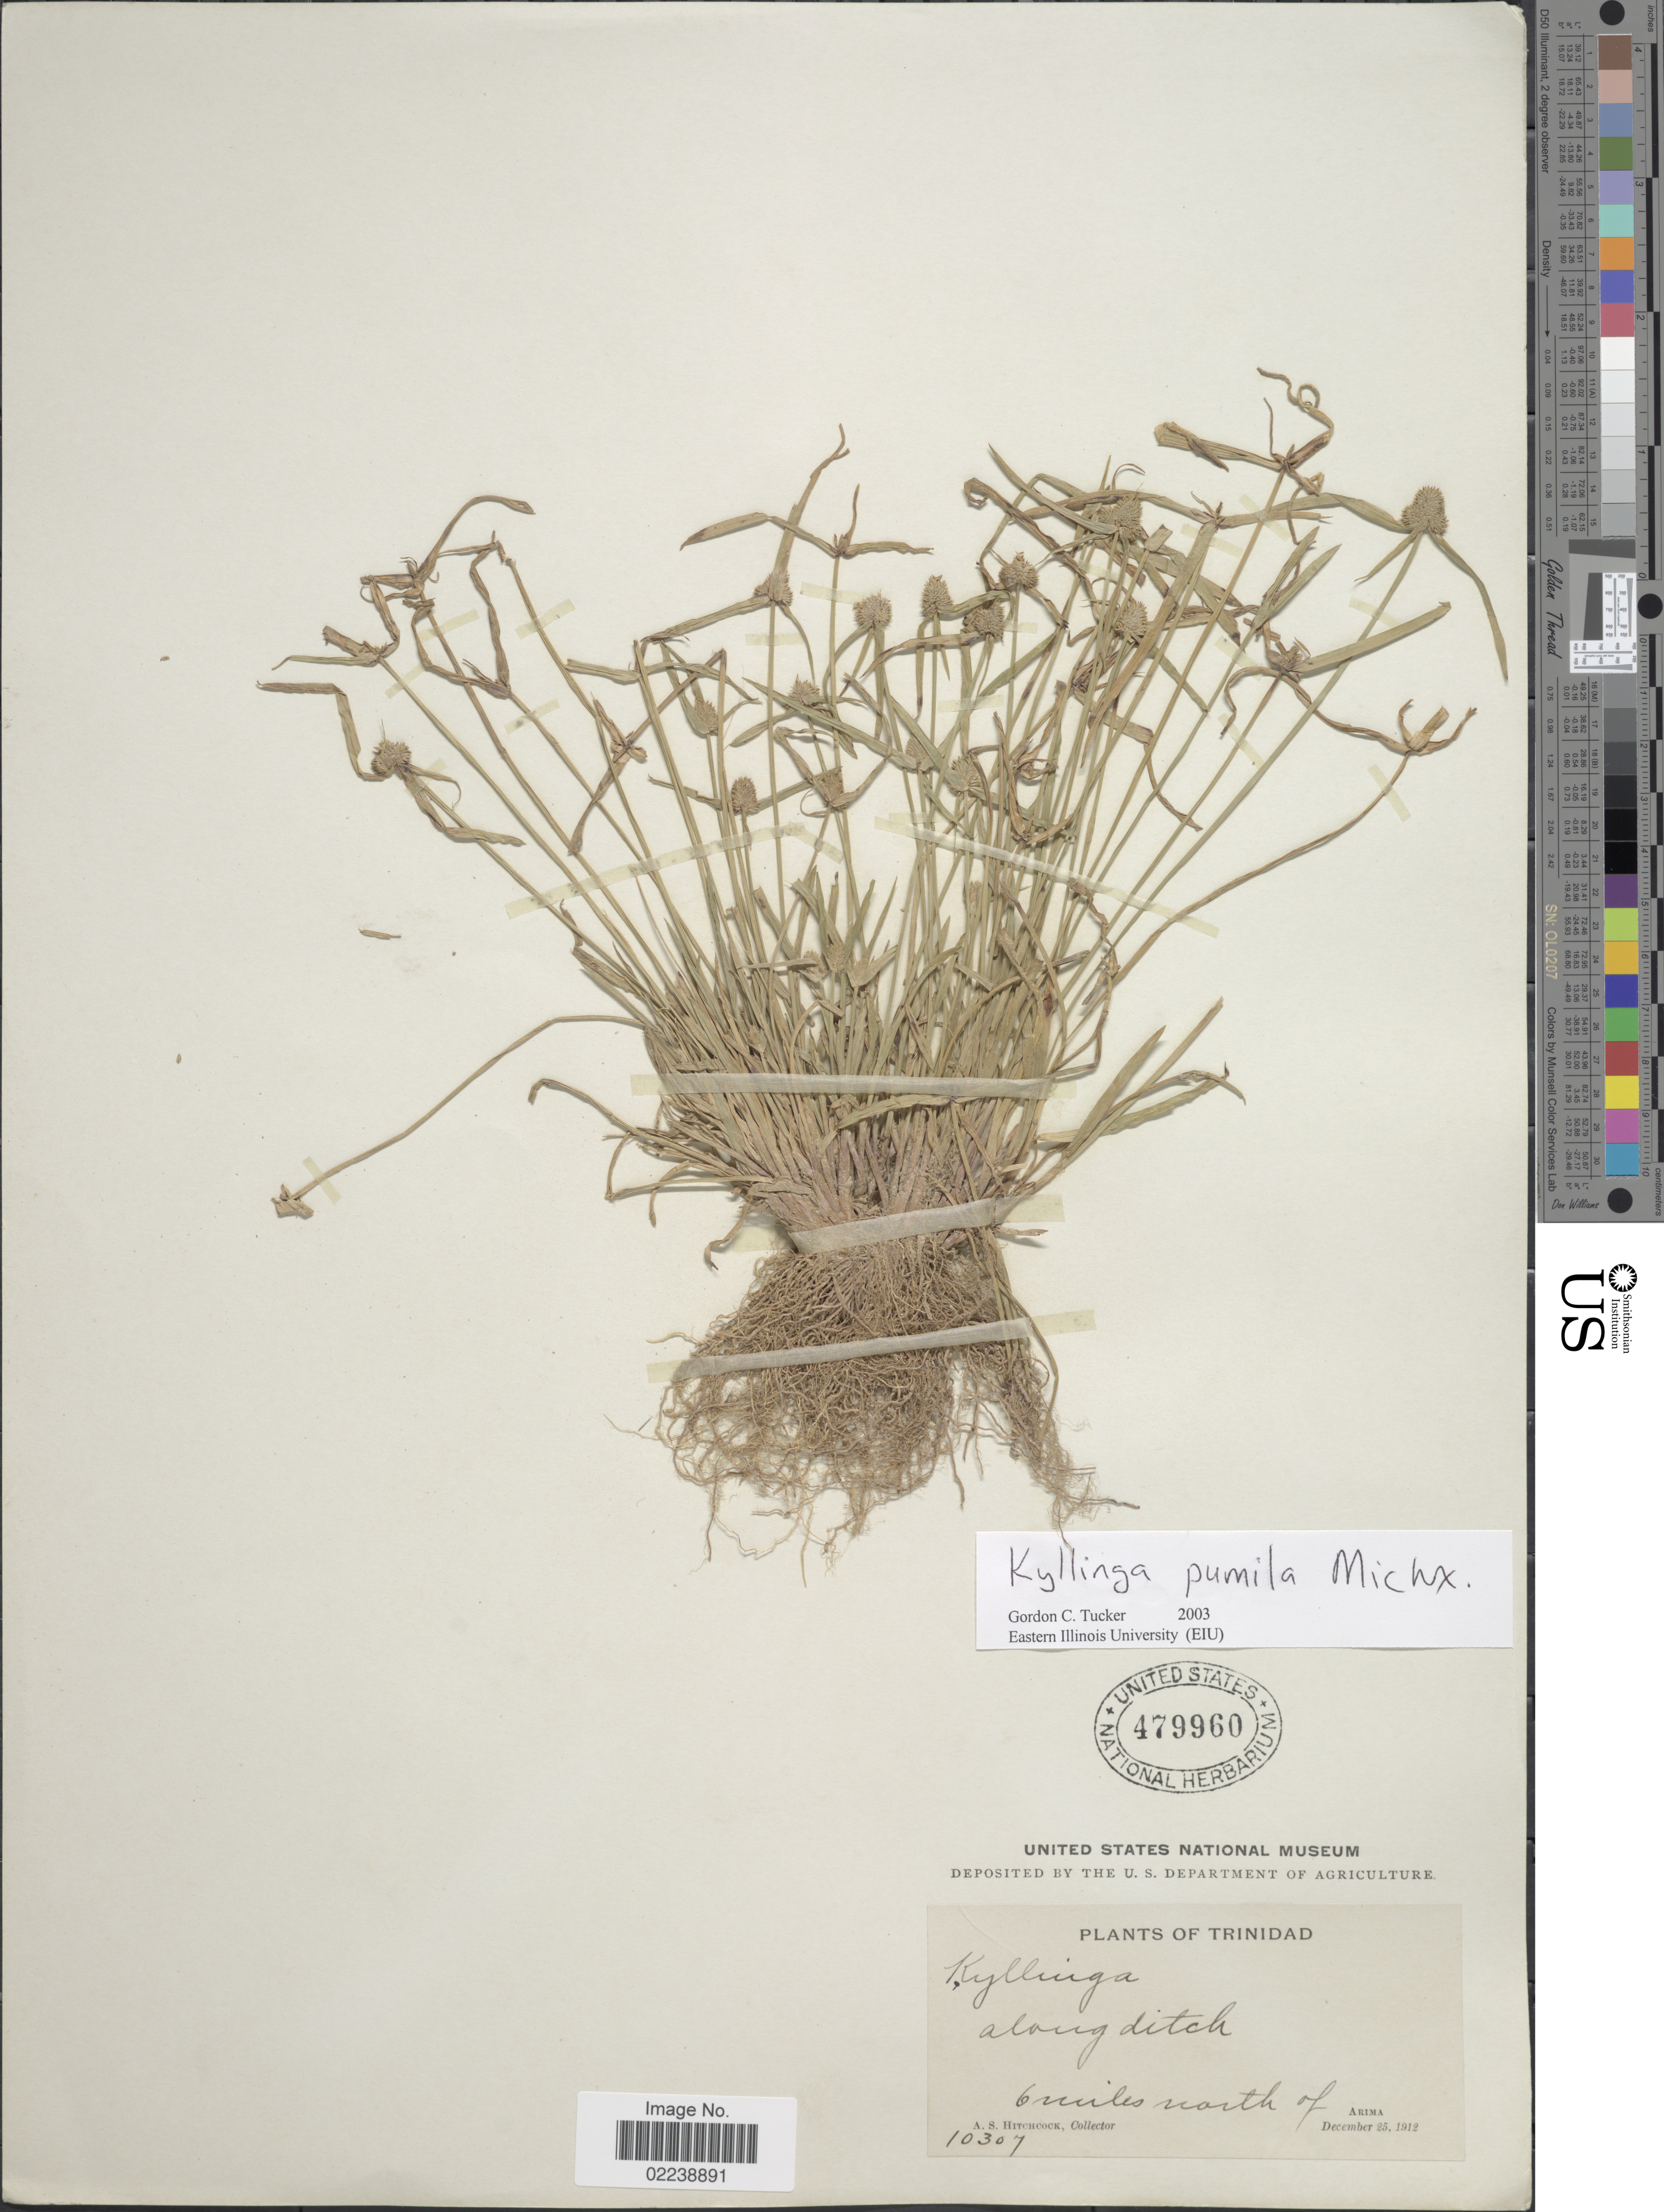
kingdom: Plantae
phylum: Tracheophyta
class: Liliopsida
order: Poales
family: Cyperaceae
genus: Cyperus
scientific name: Cyperus hortensis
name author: (Salzm. ex Steud.) Dorr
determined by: Strong, Mark T., (BOT), Smithsonian Institution - National Museum of Natural History (UNITED STATES)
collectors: A. S. Hitchcock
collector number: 10307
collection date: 1912-12-25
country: Trinidad and Tobago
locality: Trinidad, 6 miles north of Arima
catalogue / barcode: US 479960